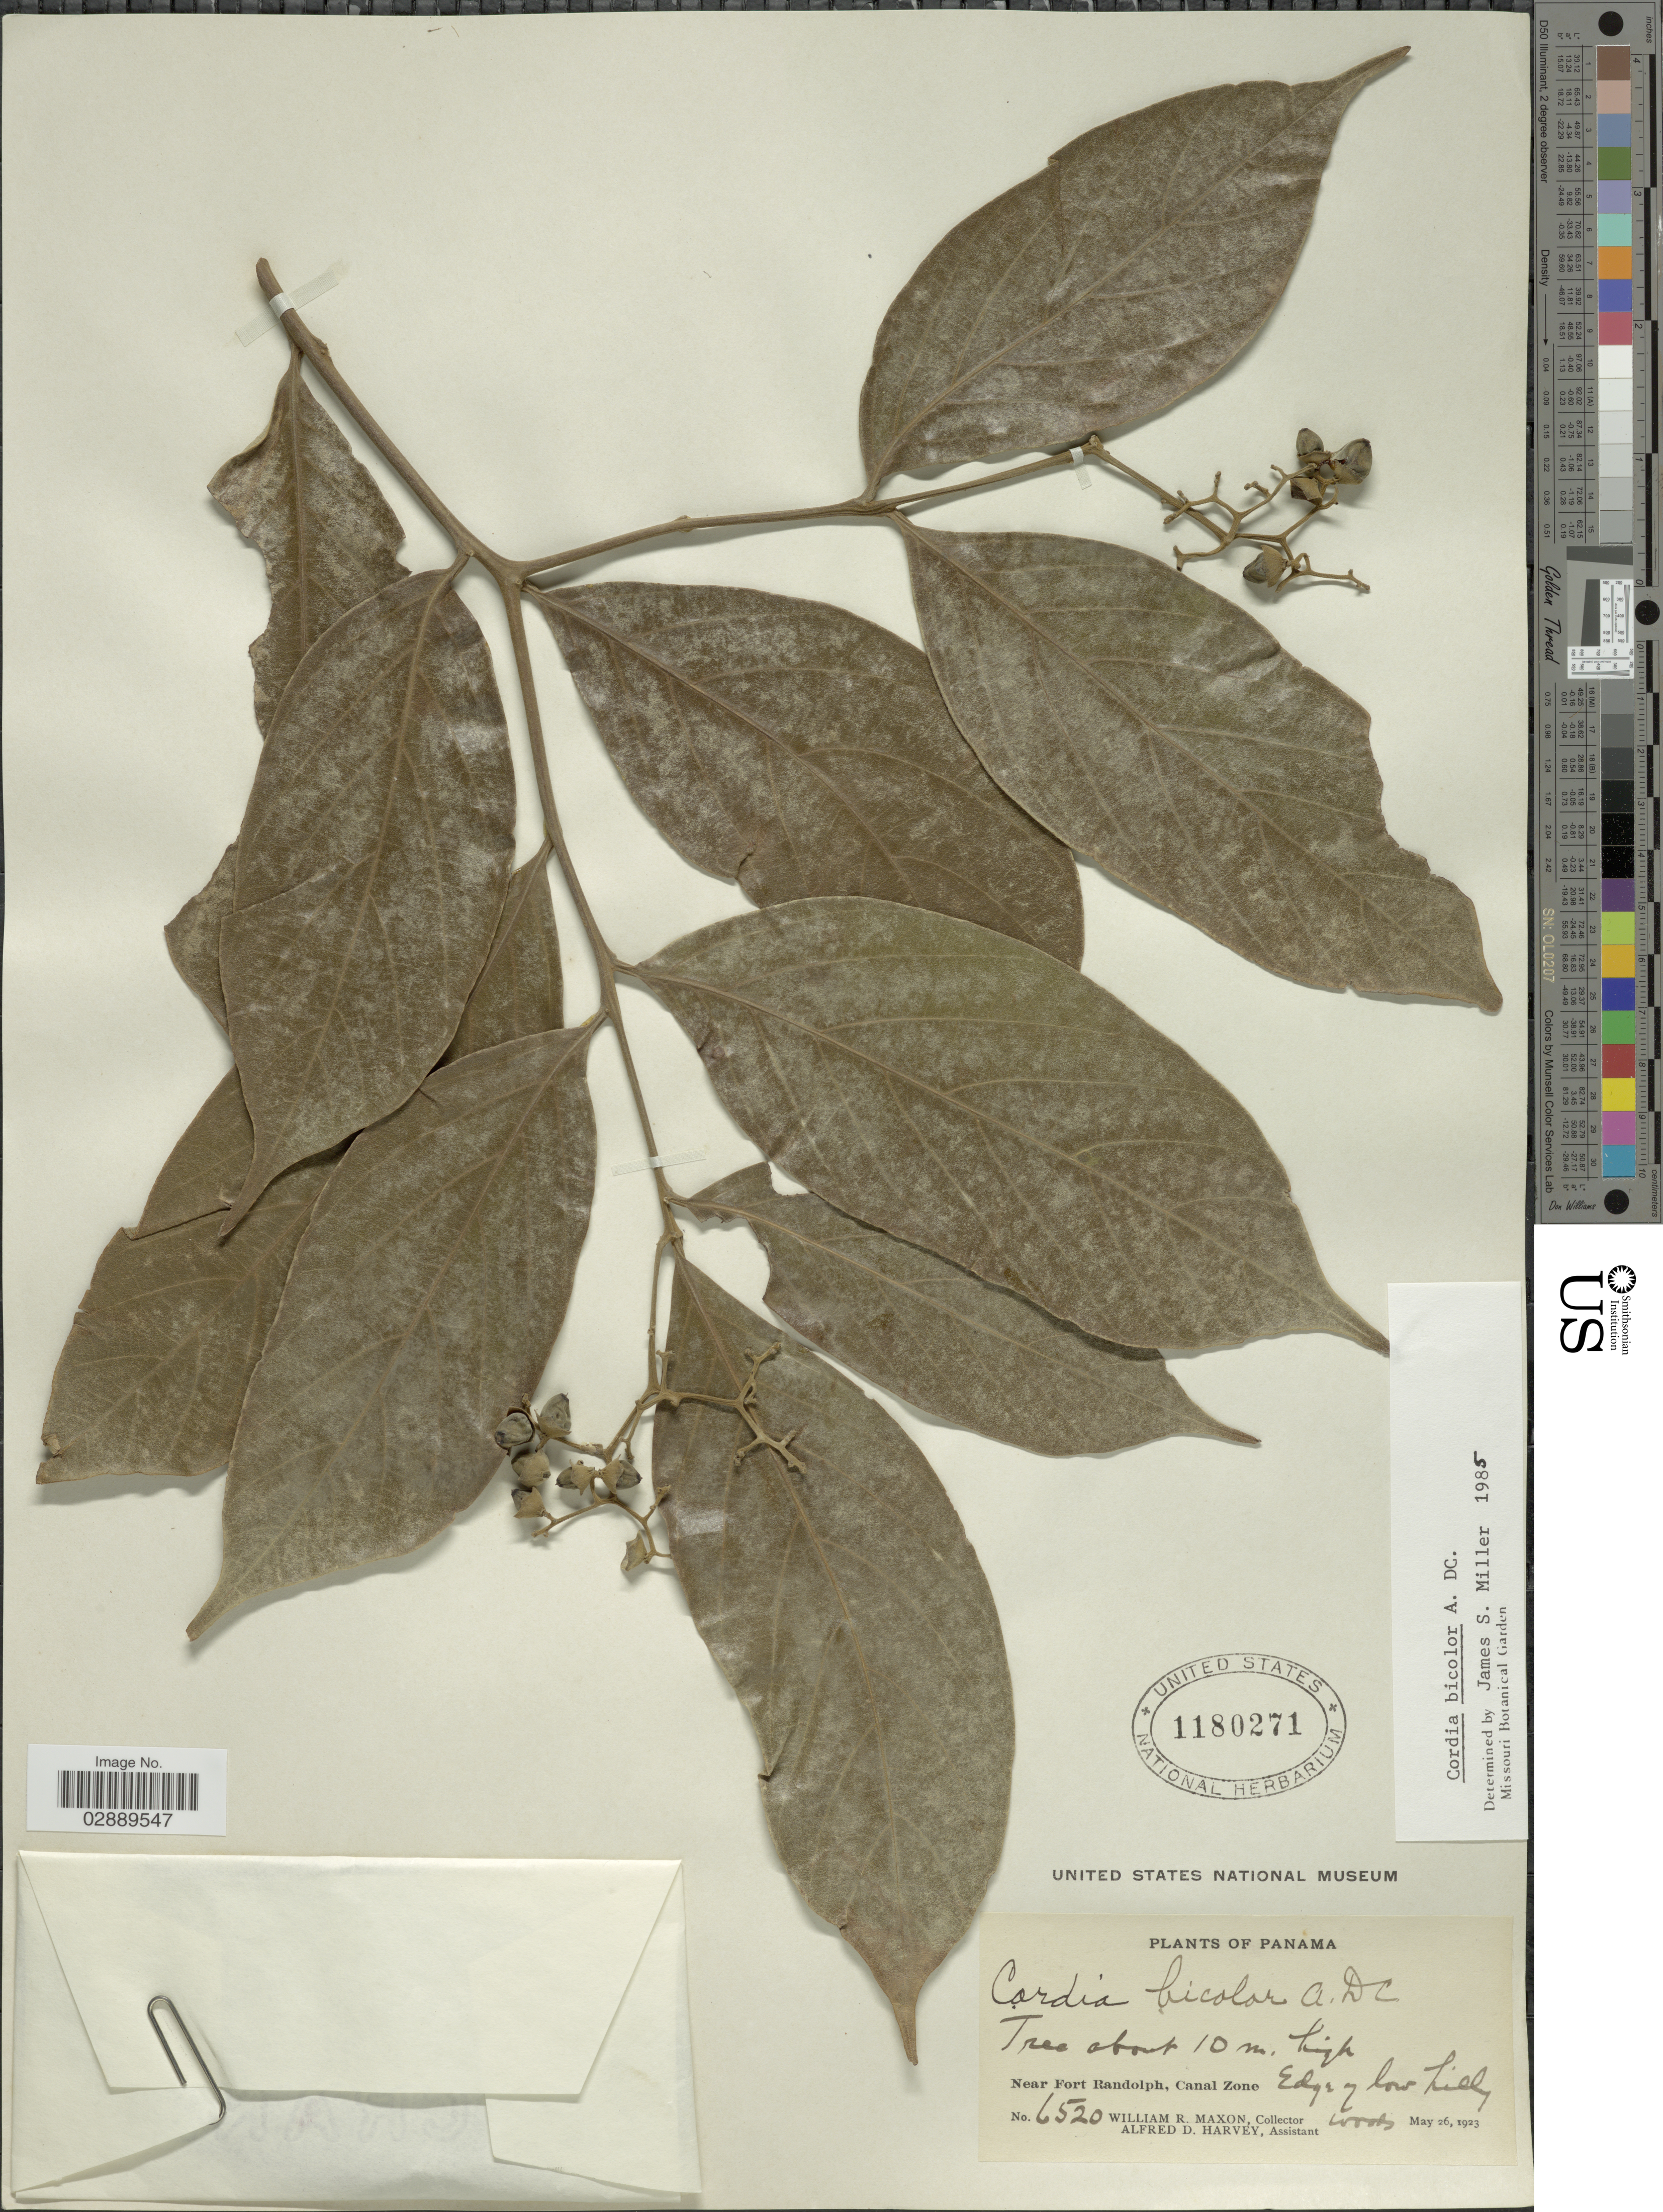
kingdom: Plantae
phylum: Tracheophyta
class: Magnoliopsida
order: Boraginales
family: Cordiaceae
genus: Cordia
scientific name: Cordia bicolor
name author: A. DC.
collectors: W. R. Maxon & A. D. Harvey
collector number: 6520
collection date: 1923-05-26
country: Panama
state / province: Colón / Panamá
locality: Near Fort Randolph, Canal Zone.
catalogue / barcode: US 1180271